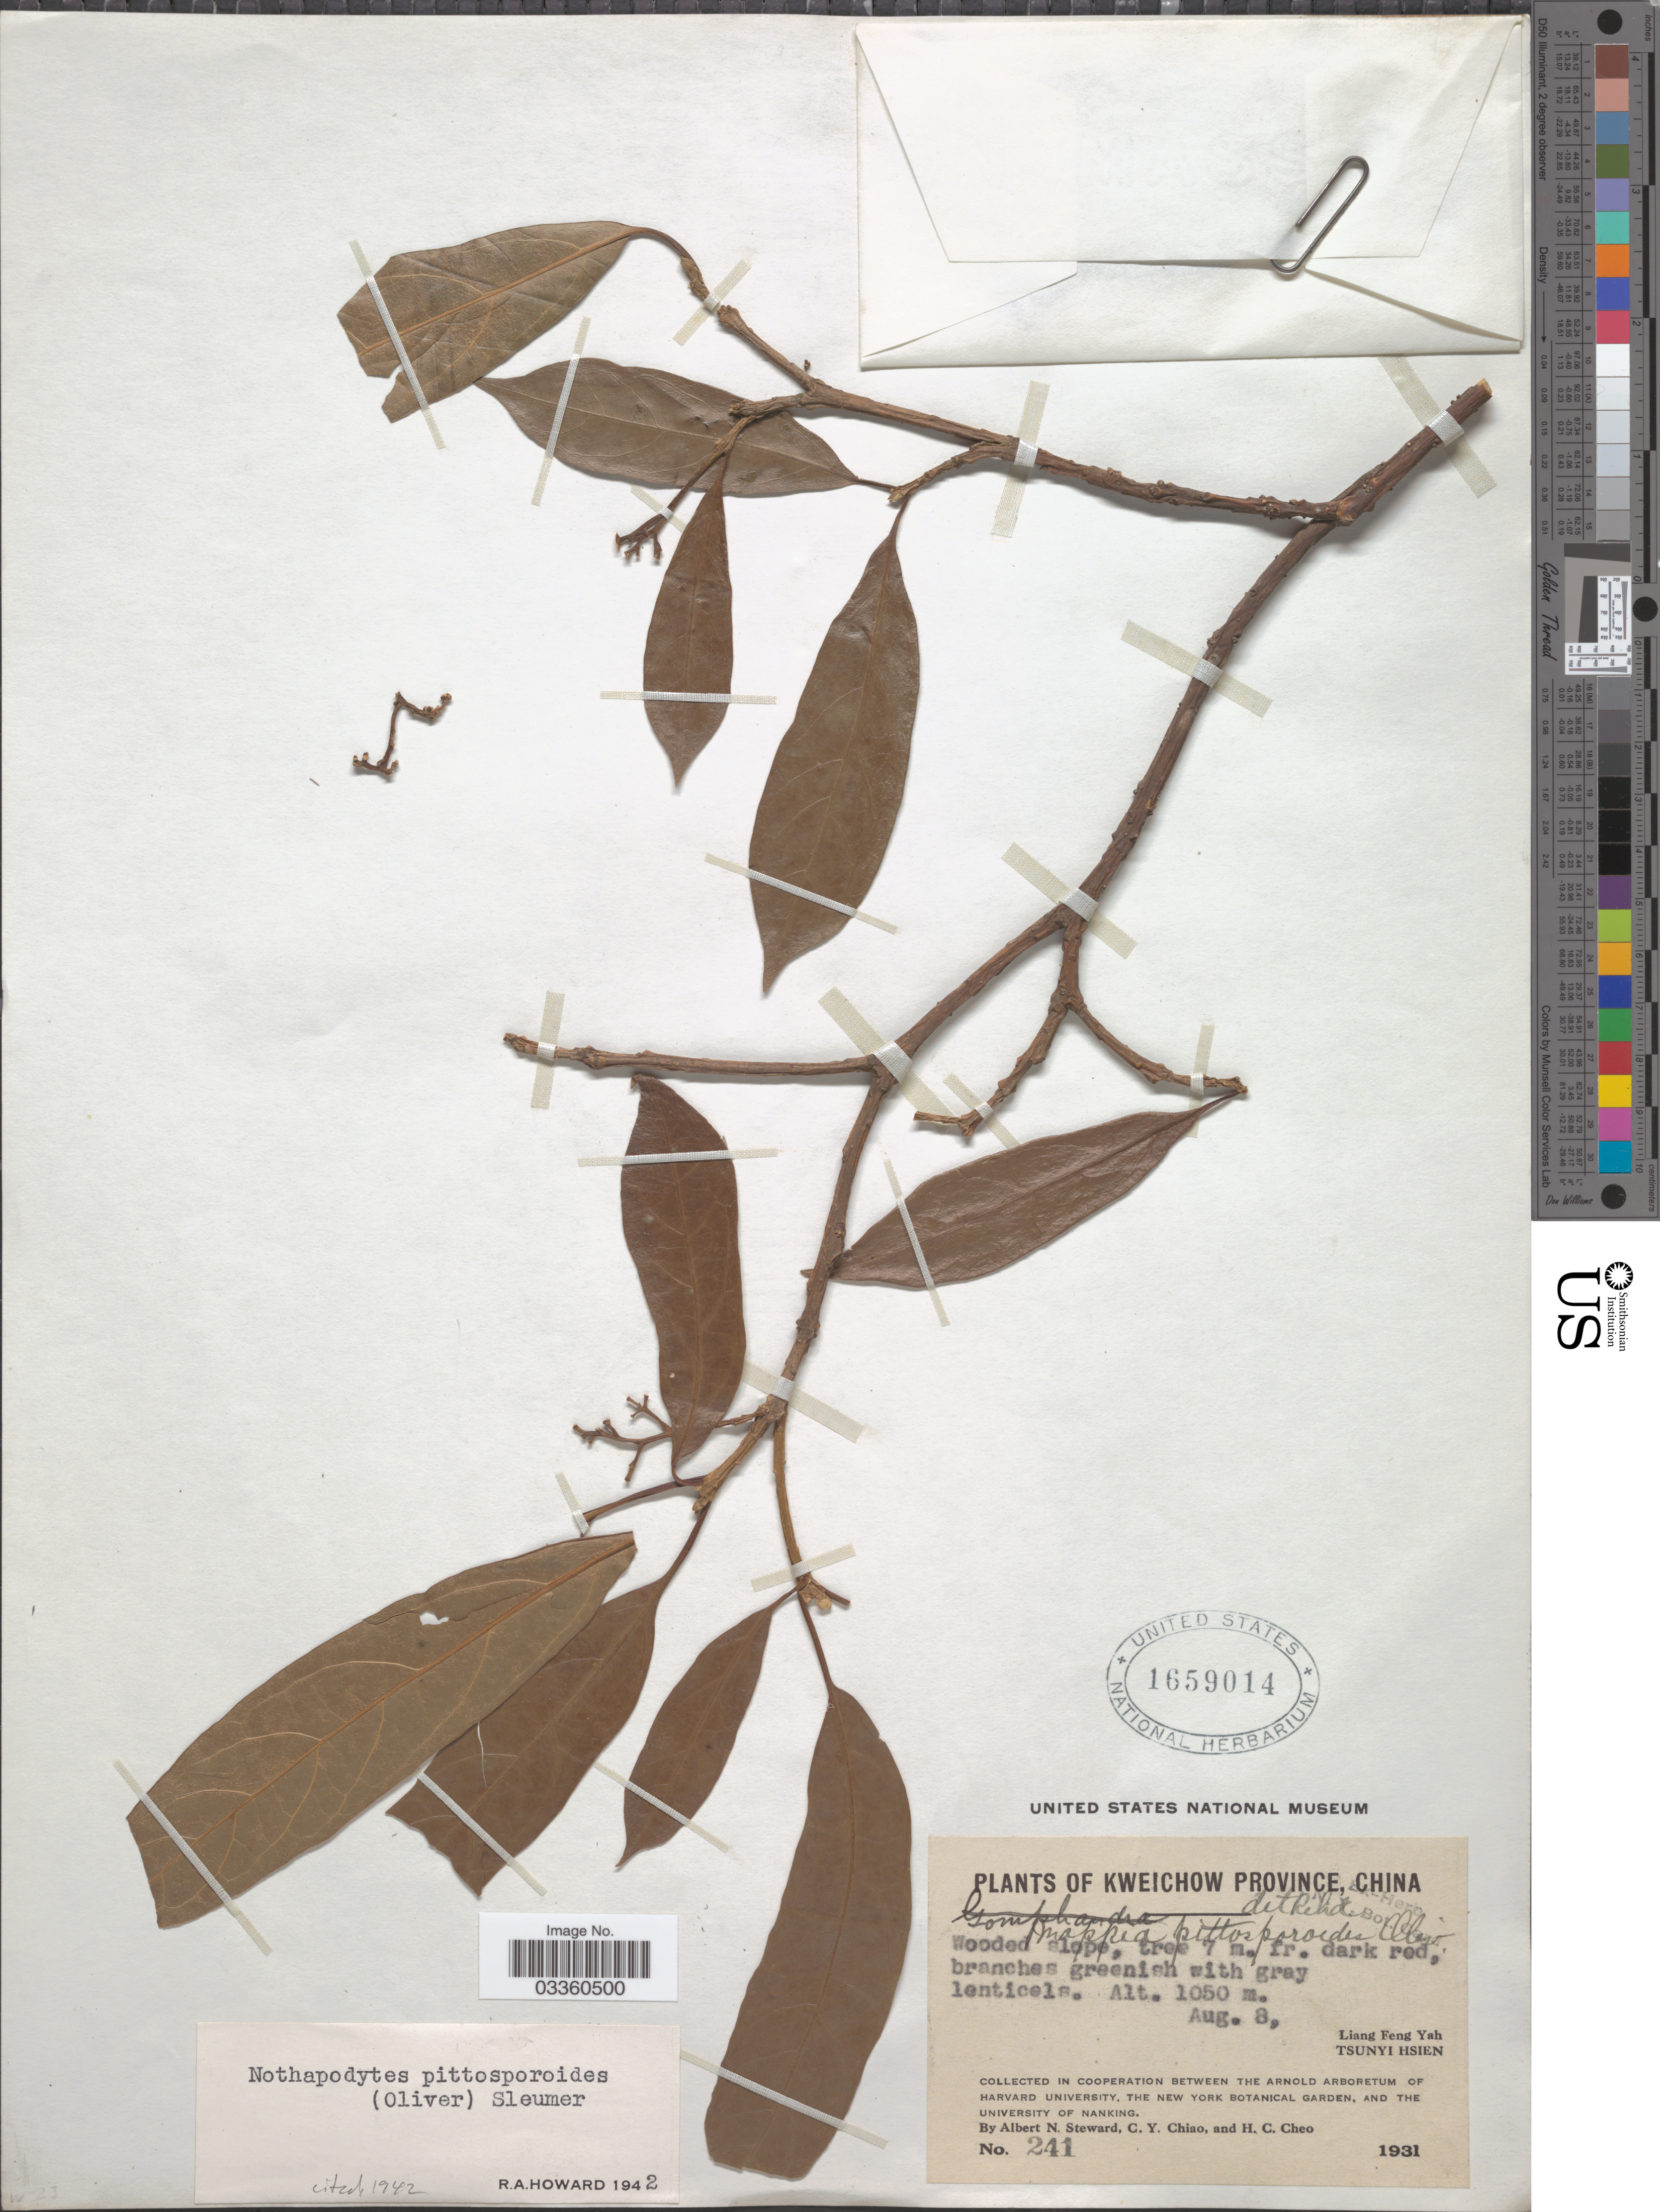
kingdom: Plantae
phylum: Tracheophyta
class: Magnoliopsida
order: Icacinales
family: Icacinaceae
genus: Nothapodytes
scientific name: Nothapodytes pittosporoides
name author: (Oliv.) Sleumer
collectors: A. N. Steward, C. Y. Chiao & H. Cheo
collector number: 241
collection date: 1931-08-08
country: China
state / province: Guizhou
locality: Kweichow Province. Liang Feng Yah. Tsunyi Hsien.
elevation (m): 1050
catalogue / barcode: US 1659014